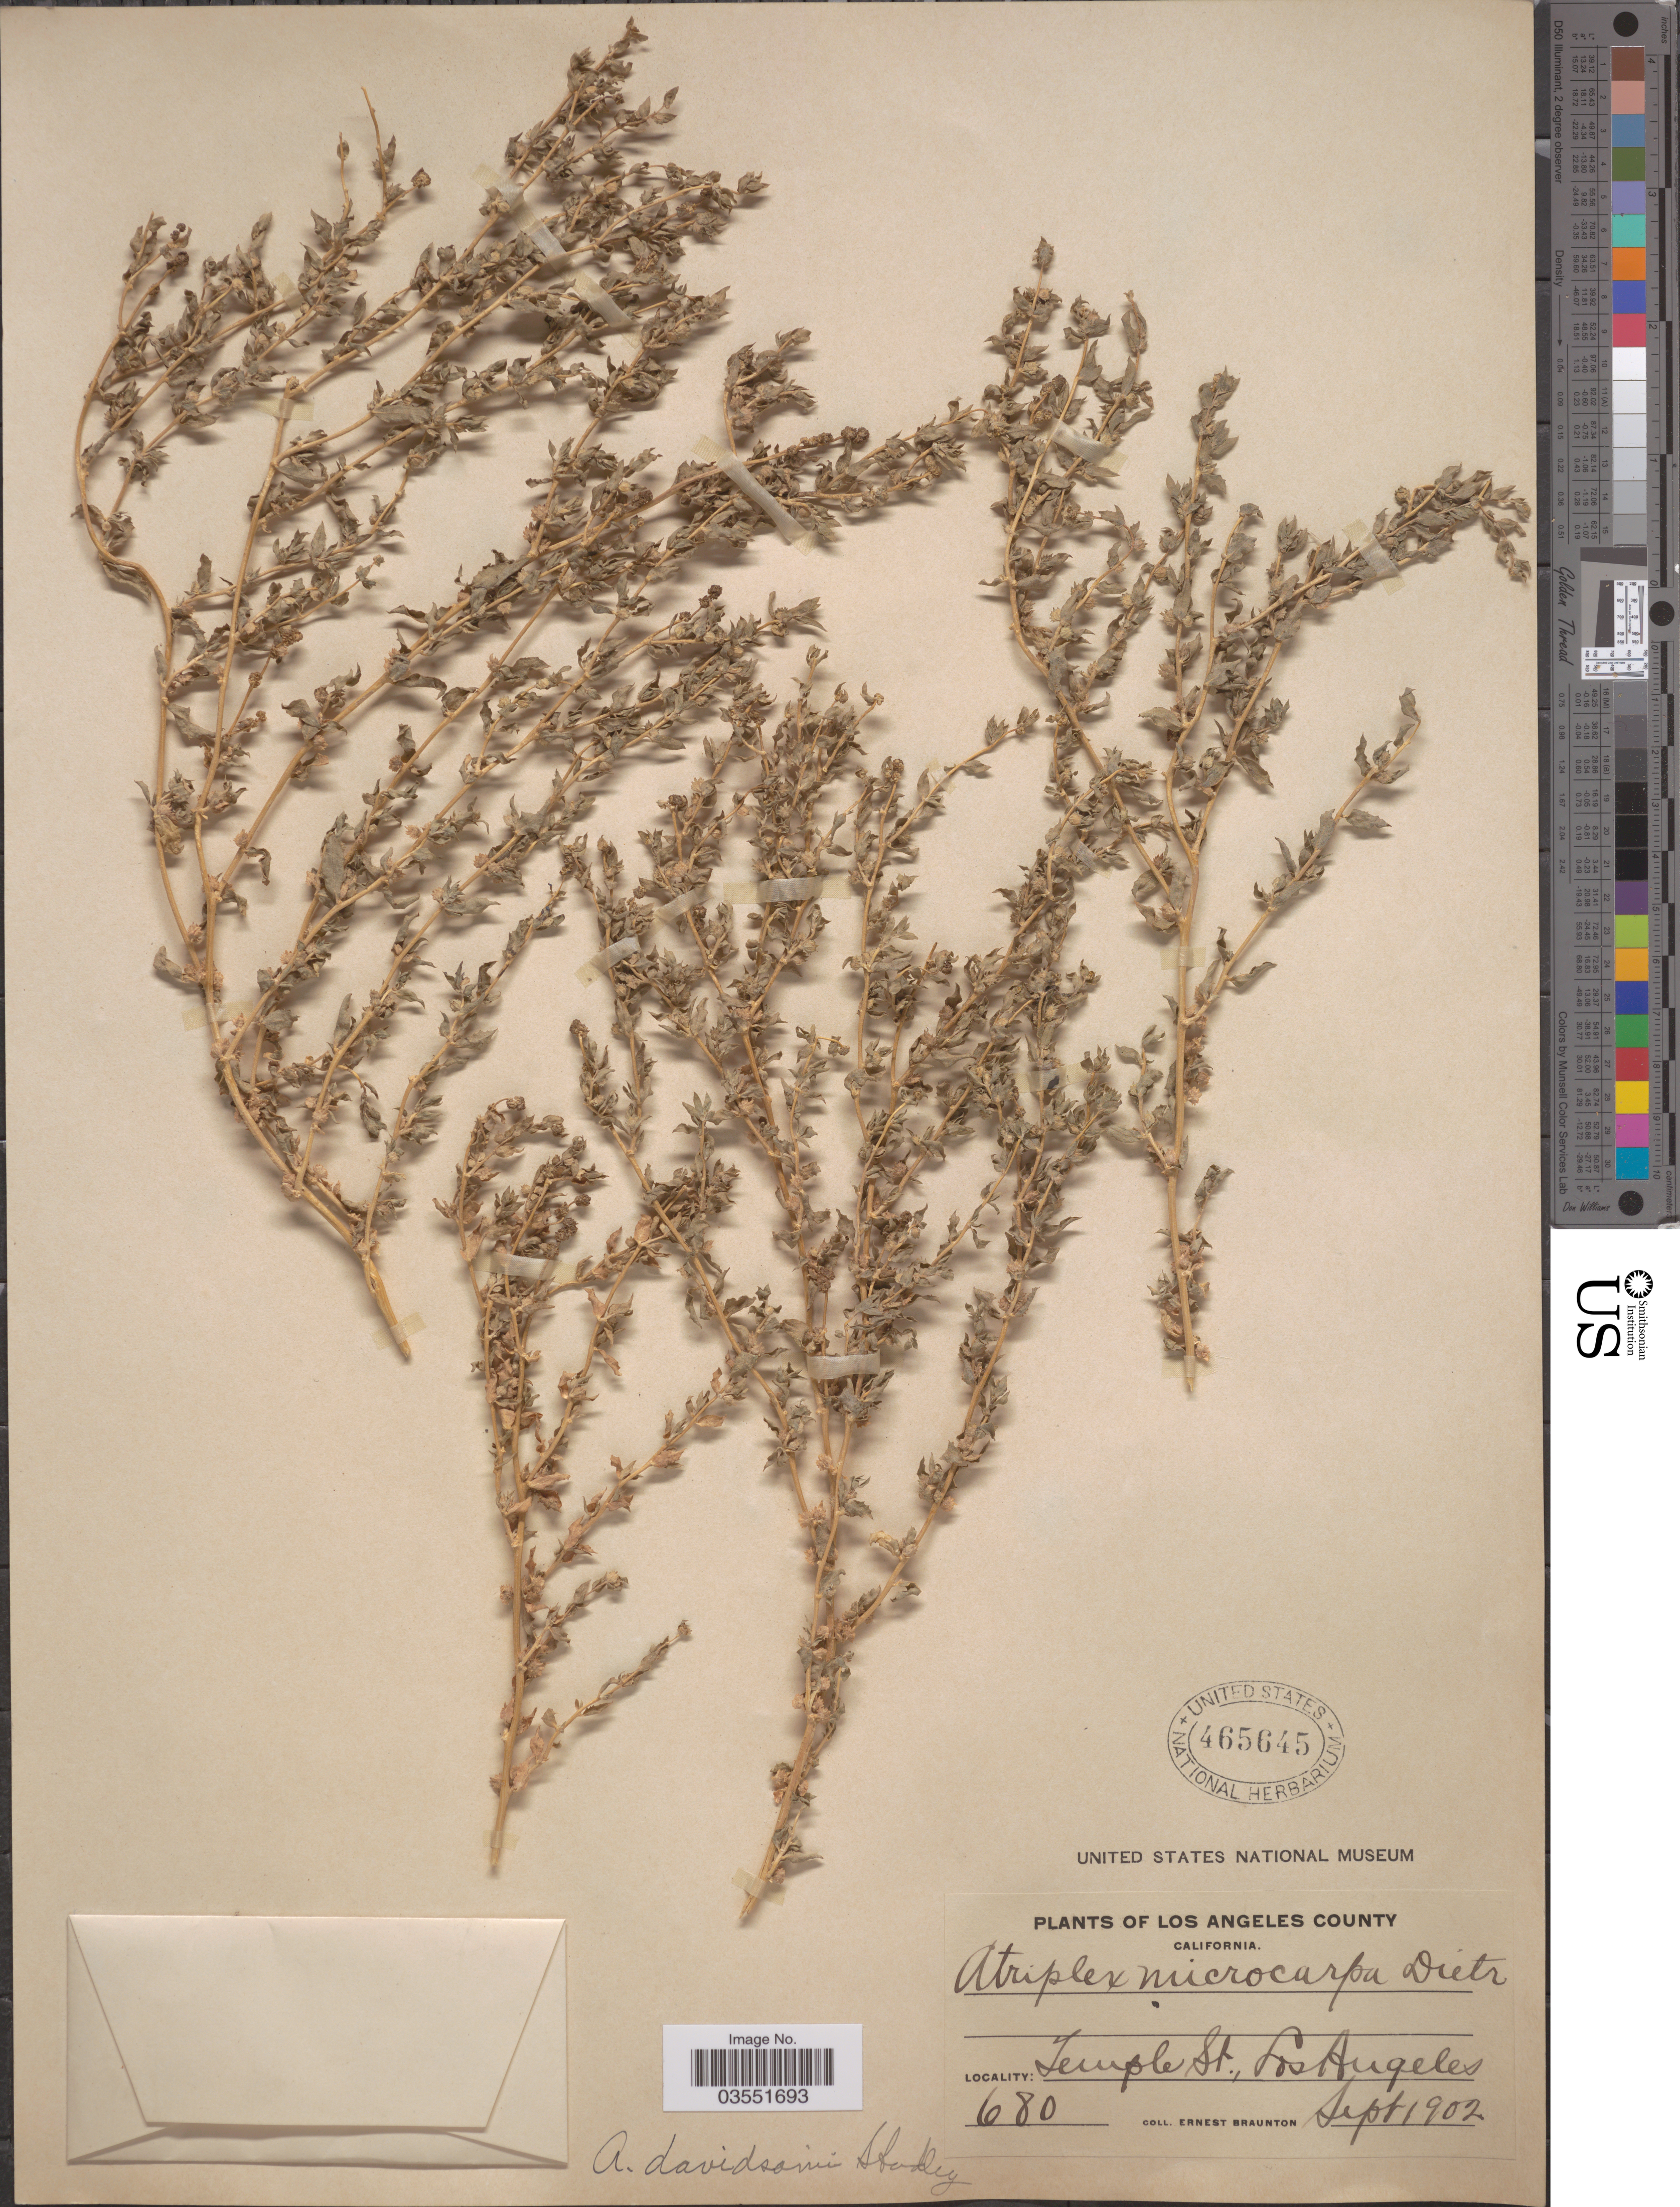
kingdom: Plantae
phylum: Tracheophyta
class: Magnoliopsida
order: Caryophyllales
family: Amaranthaceae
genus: Atriplex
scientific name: Atriplex davidsonii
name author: Standl.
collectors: E. Braunton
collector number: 680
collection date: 1902-09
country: United States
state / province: California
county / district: Los Angeles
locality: Los Angeles County. Temple St. Los Angeles.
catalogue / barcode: US 465645